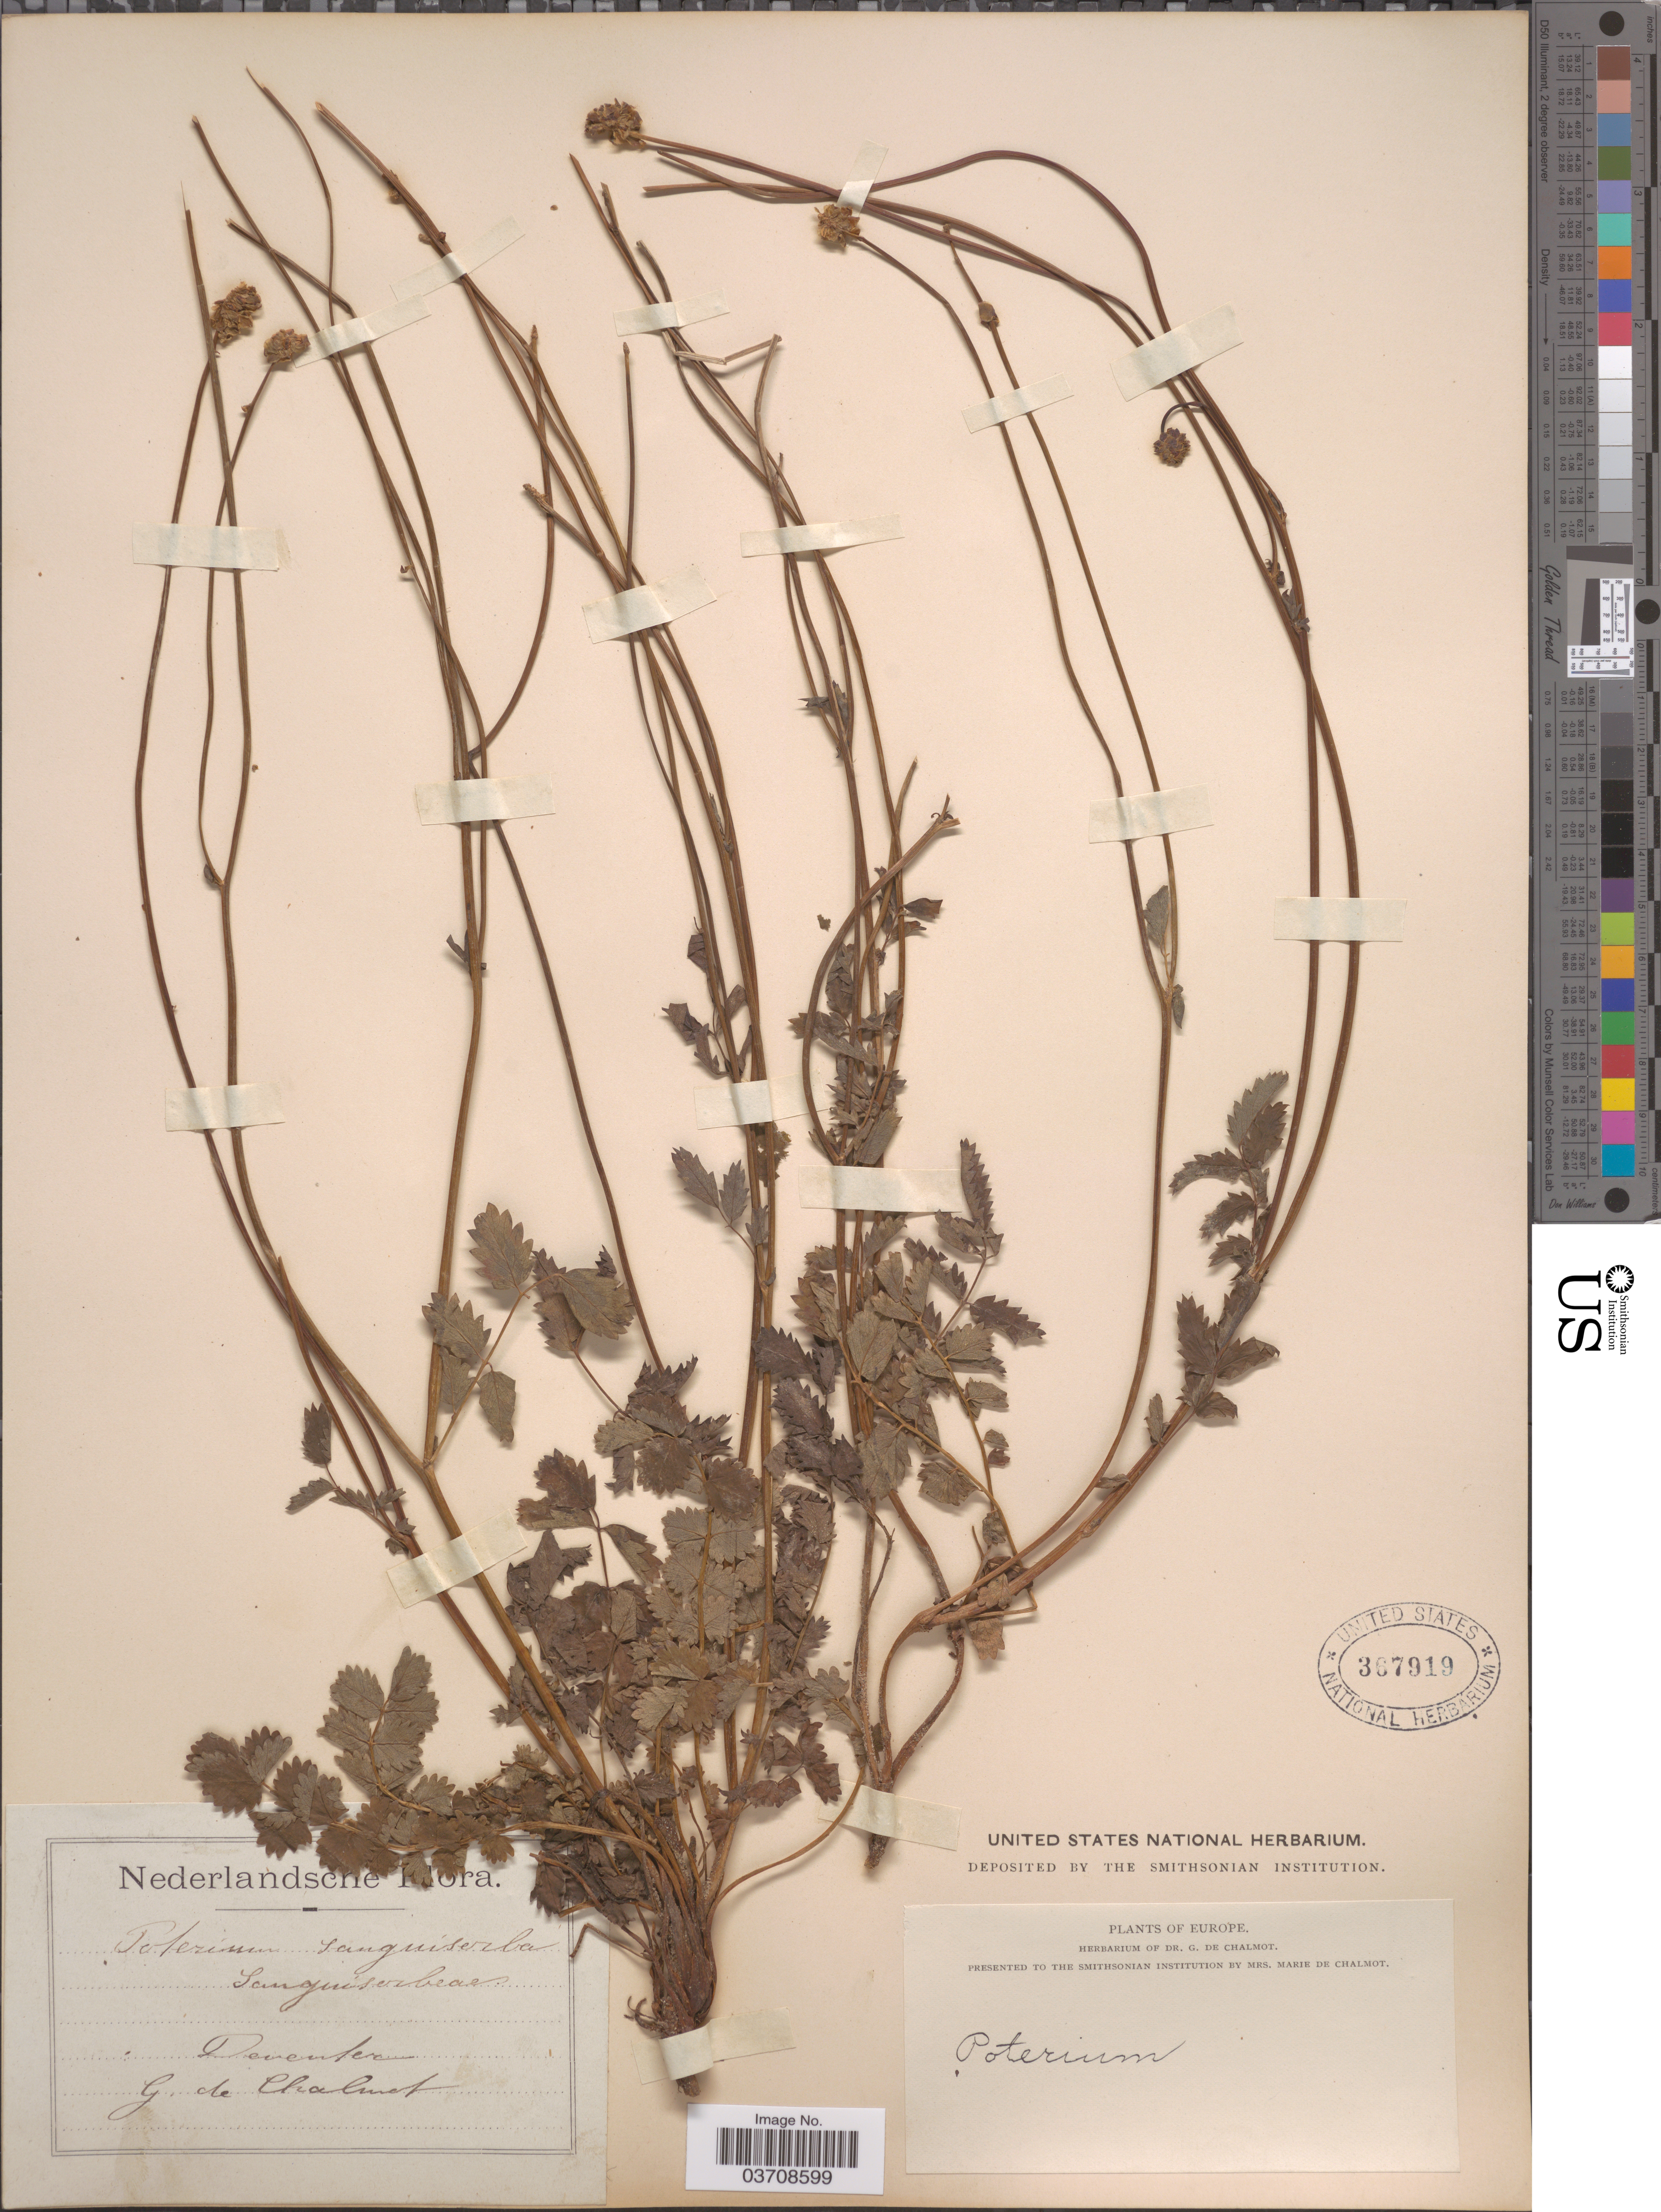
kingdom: Plantae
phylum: Tracheophyta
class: Magnoliopsida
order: Rosales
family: Rosaceae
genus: Sanguisorba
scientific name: Sanguisorba minor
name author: Scop.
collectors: G. de Chalmot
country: Netherlands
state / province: Overijssel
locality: Deventer.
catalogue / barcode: US 367919